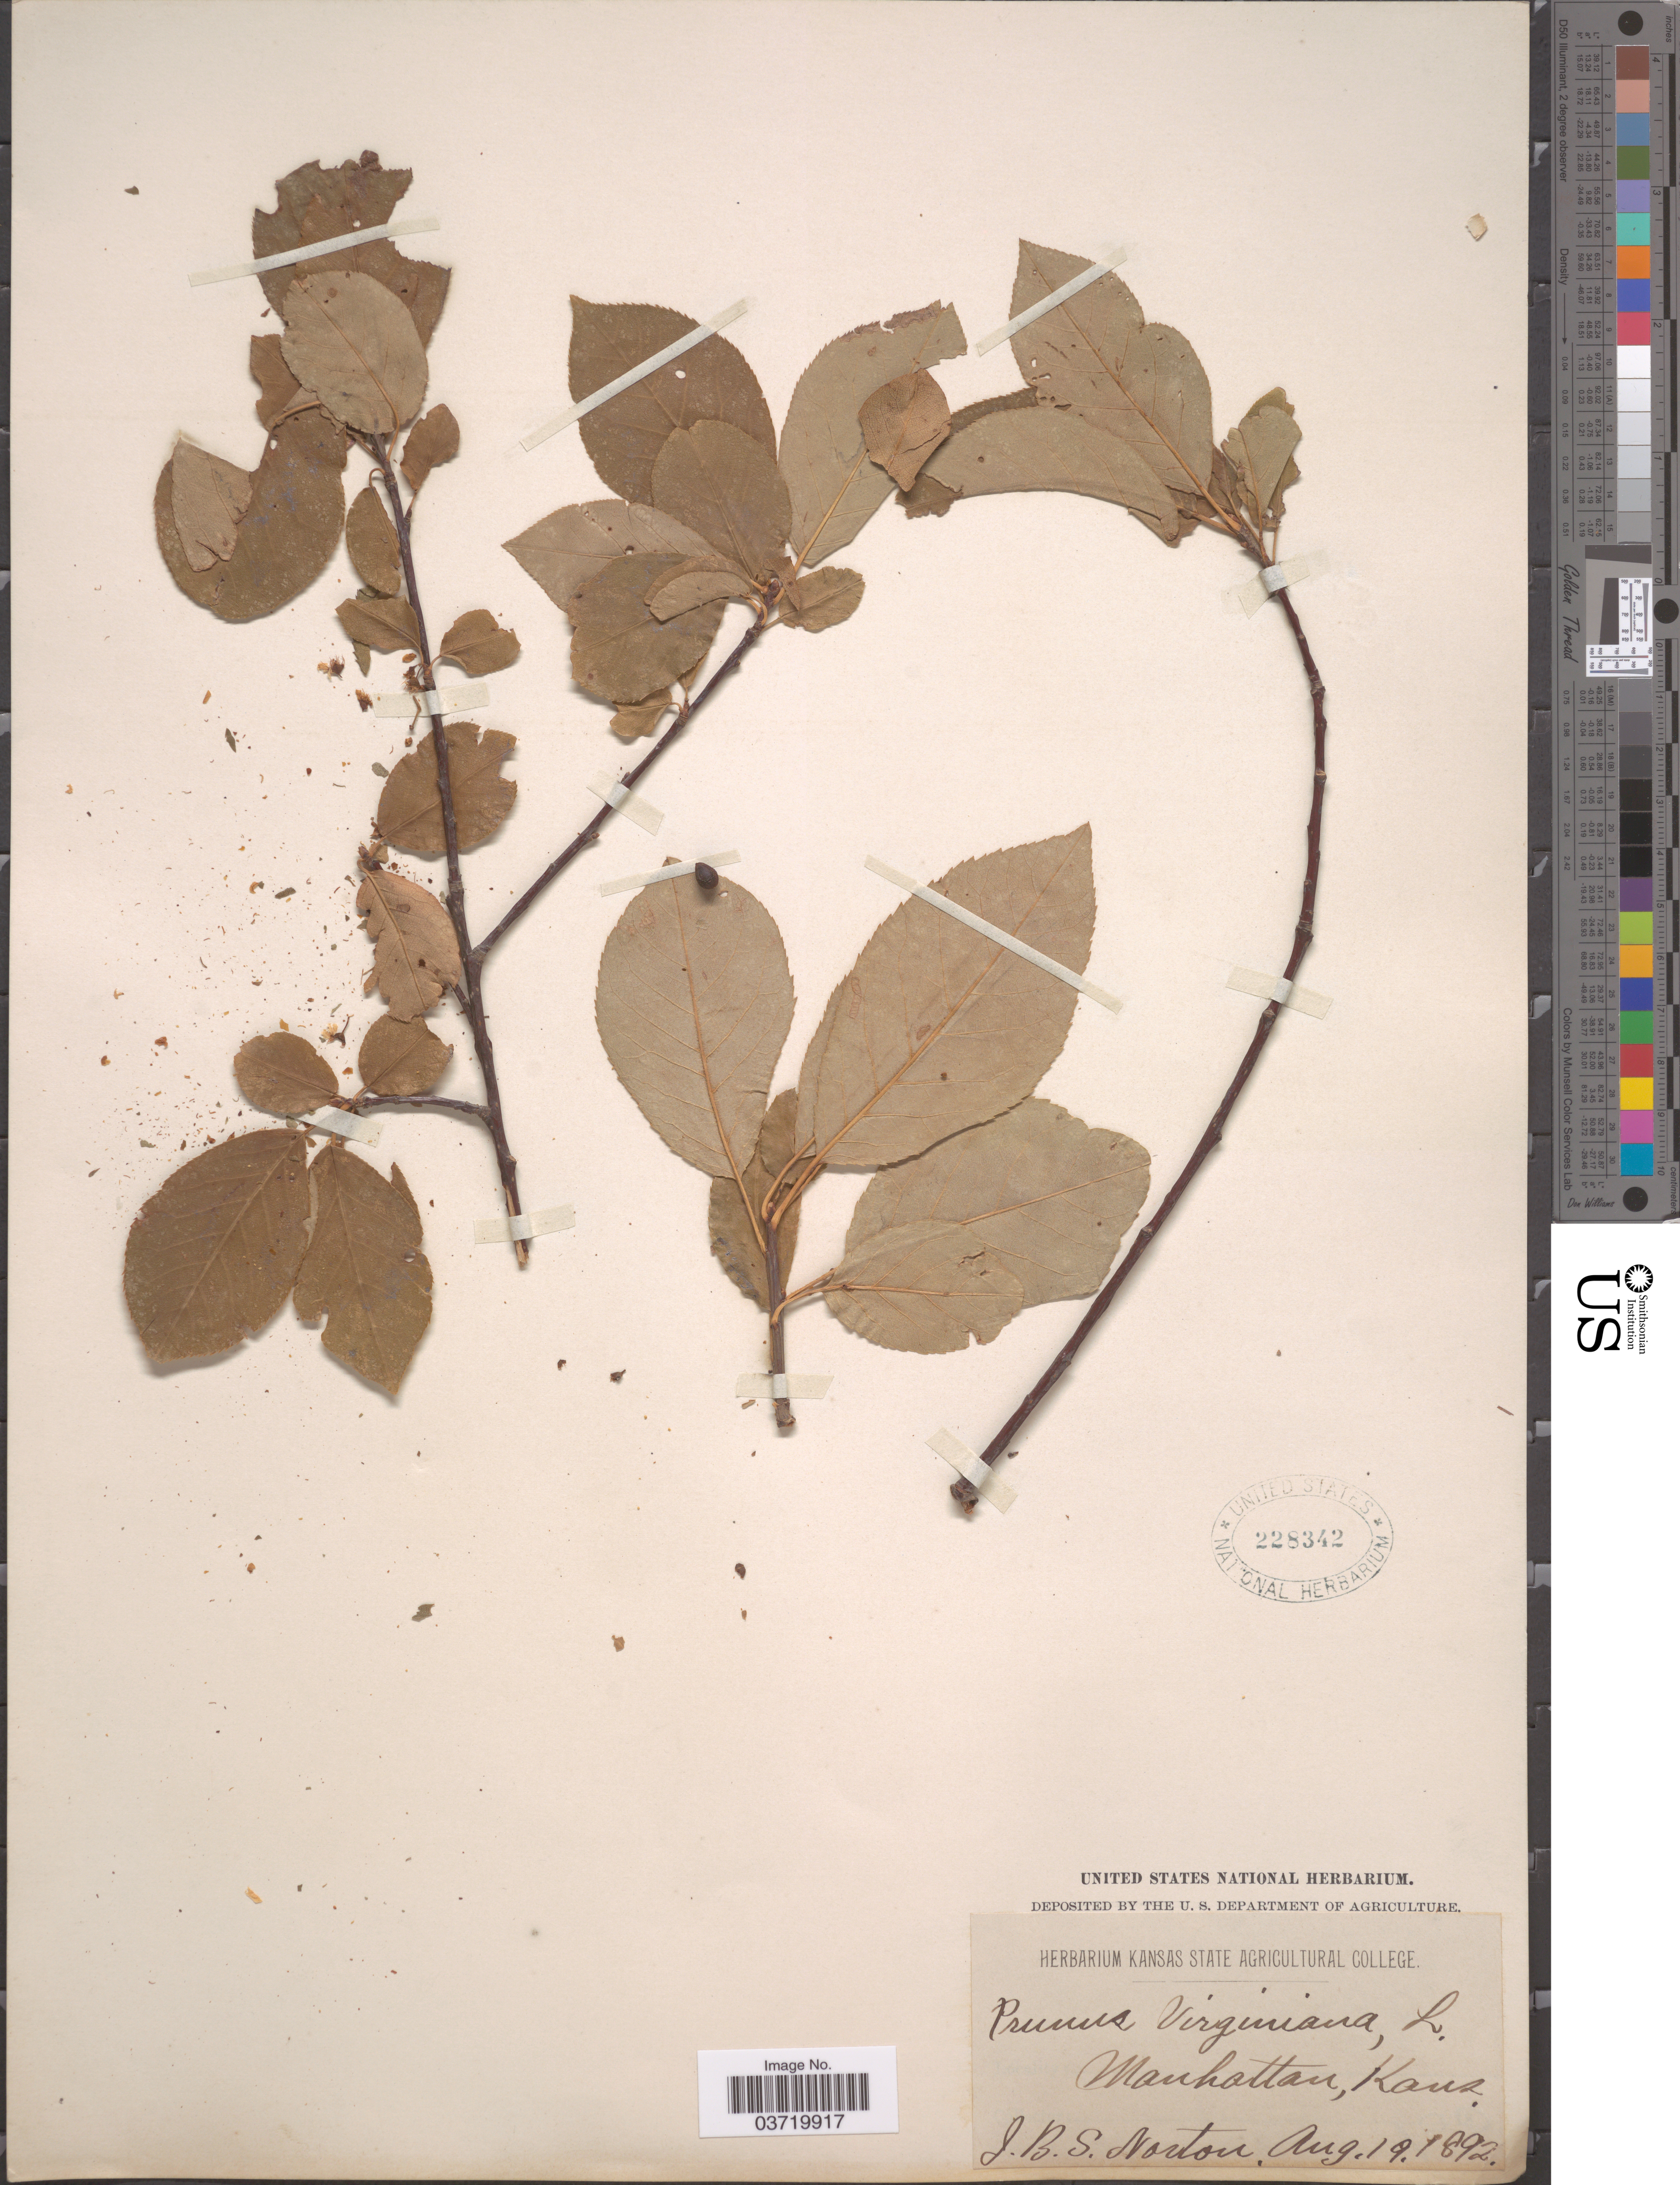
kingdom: Plantae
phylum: Tracheophyta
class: Magnoliopsida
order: Rosales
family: Rosaceae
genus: Prunus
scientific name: Prunus virginiana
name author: L.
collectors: J. B. Norton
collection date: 1892-08-19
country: United States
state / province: Kansas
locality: Manhattan.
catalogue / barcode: US 228342